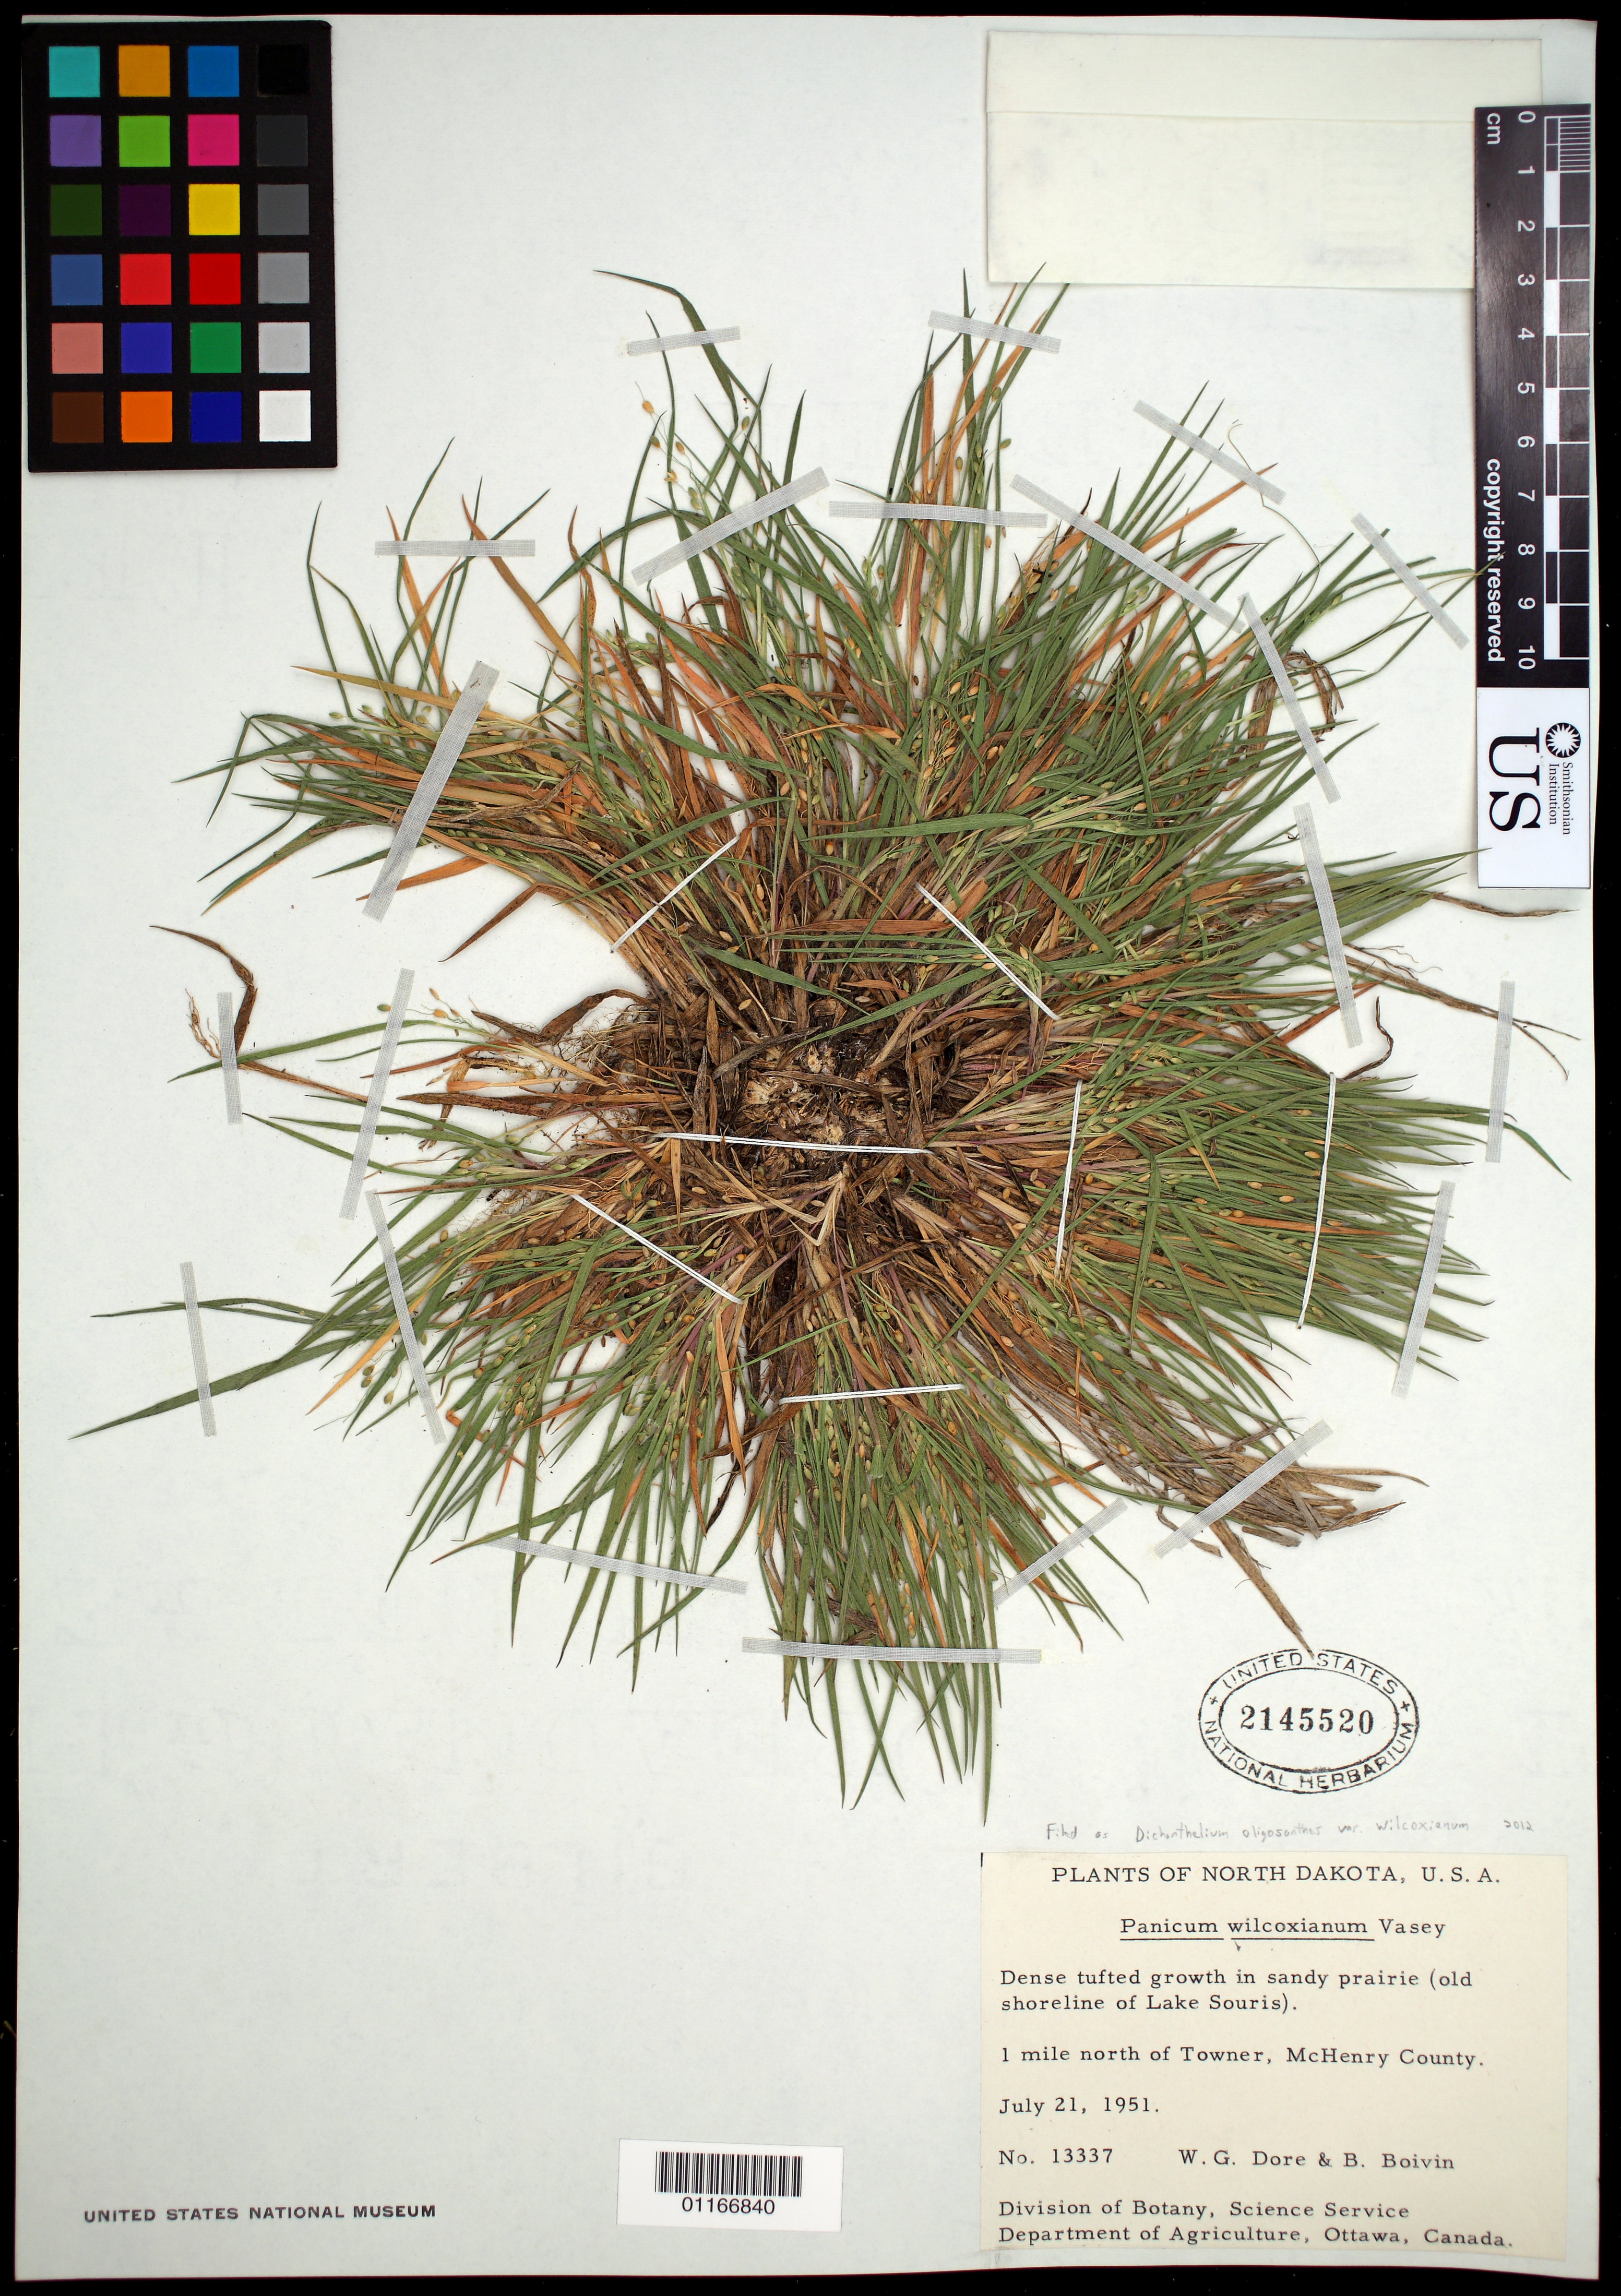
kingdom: Plantae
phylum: Tracheophyta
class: Liliopsida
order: Poales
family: Poaceae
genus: Dichanthelium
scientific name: Dichanthelium oligosanthes var. wilcoxianum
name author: (Vasey) Gould & C.A. Clark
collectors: W. Dore & J. R. B. Boivin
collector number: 13337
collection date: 1951-07-21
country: United States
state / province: North Dakota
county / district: McHenry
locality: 1 mile North of Towner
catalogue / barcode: US 2145520